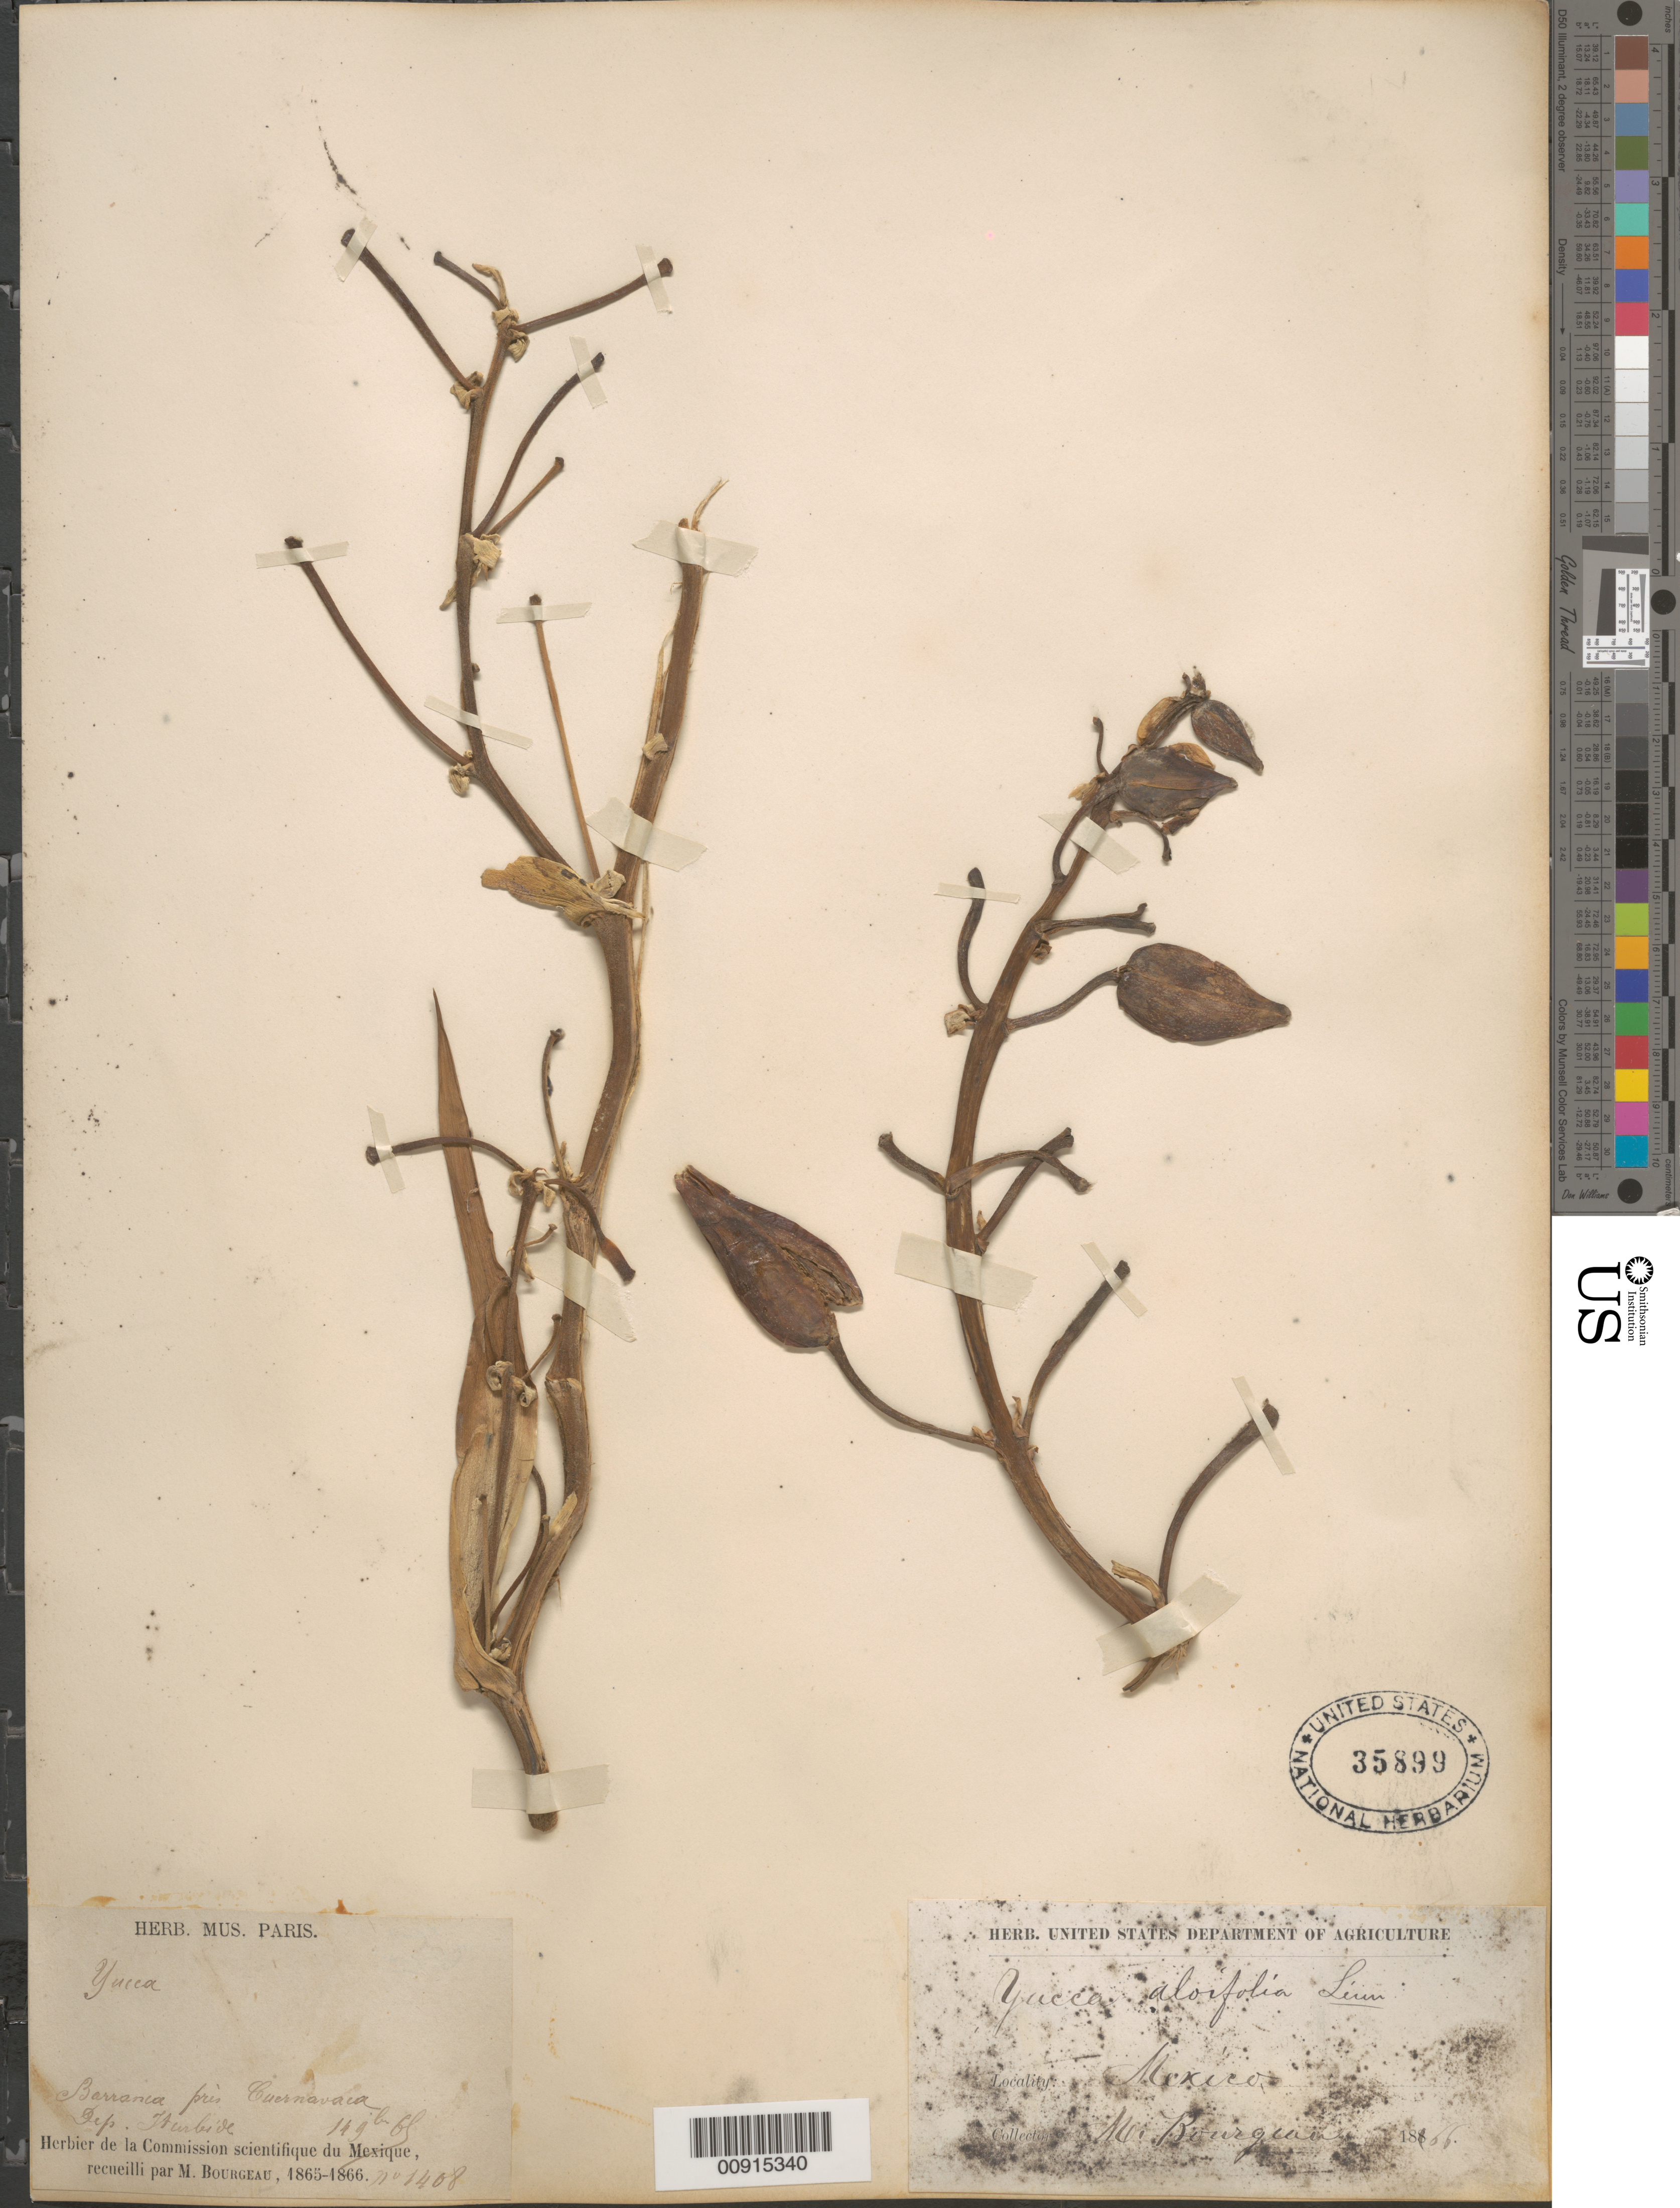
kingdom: Plantae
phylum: Tracheophyta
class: Liliopsida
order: Asparagales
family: Asparagaceae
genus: Yucca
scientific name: Yucca aloifolia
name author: L.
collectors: E. Bourgeau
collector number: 1408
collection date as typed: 14 Nov 1865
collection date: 1865-11-14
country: Mexico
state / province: Morelos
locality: Barranca près Cuernavaca. Dep. Iturbide.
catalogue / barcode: US 35899